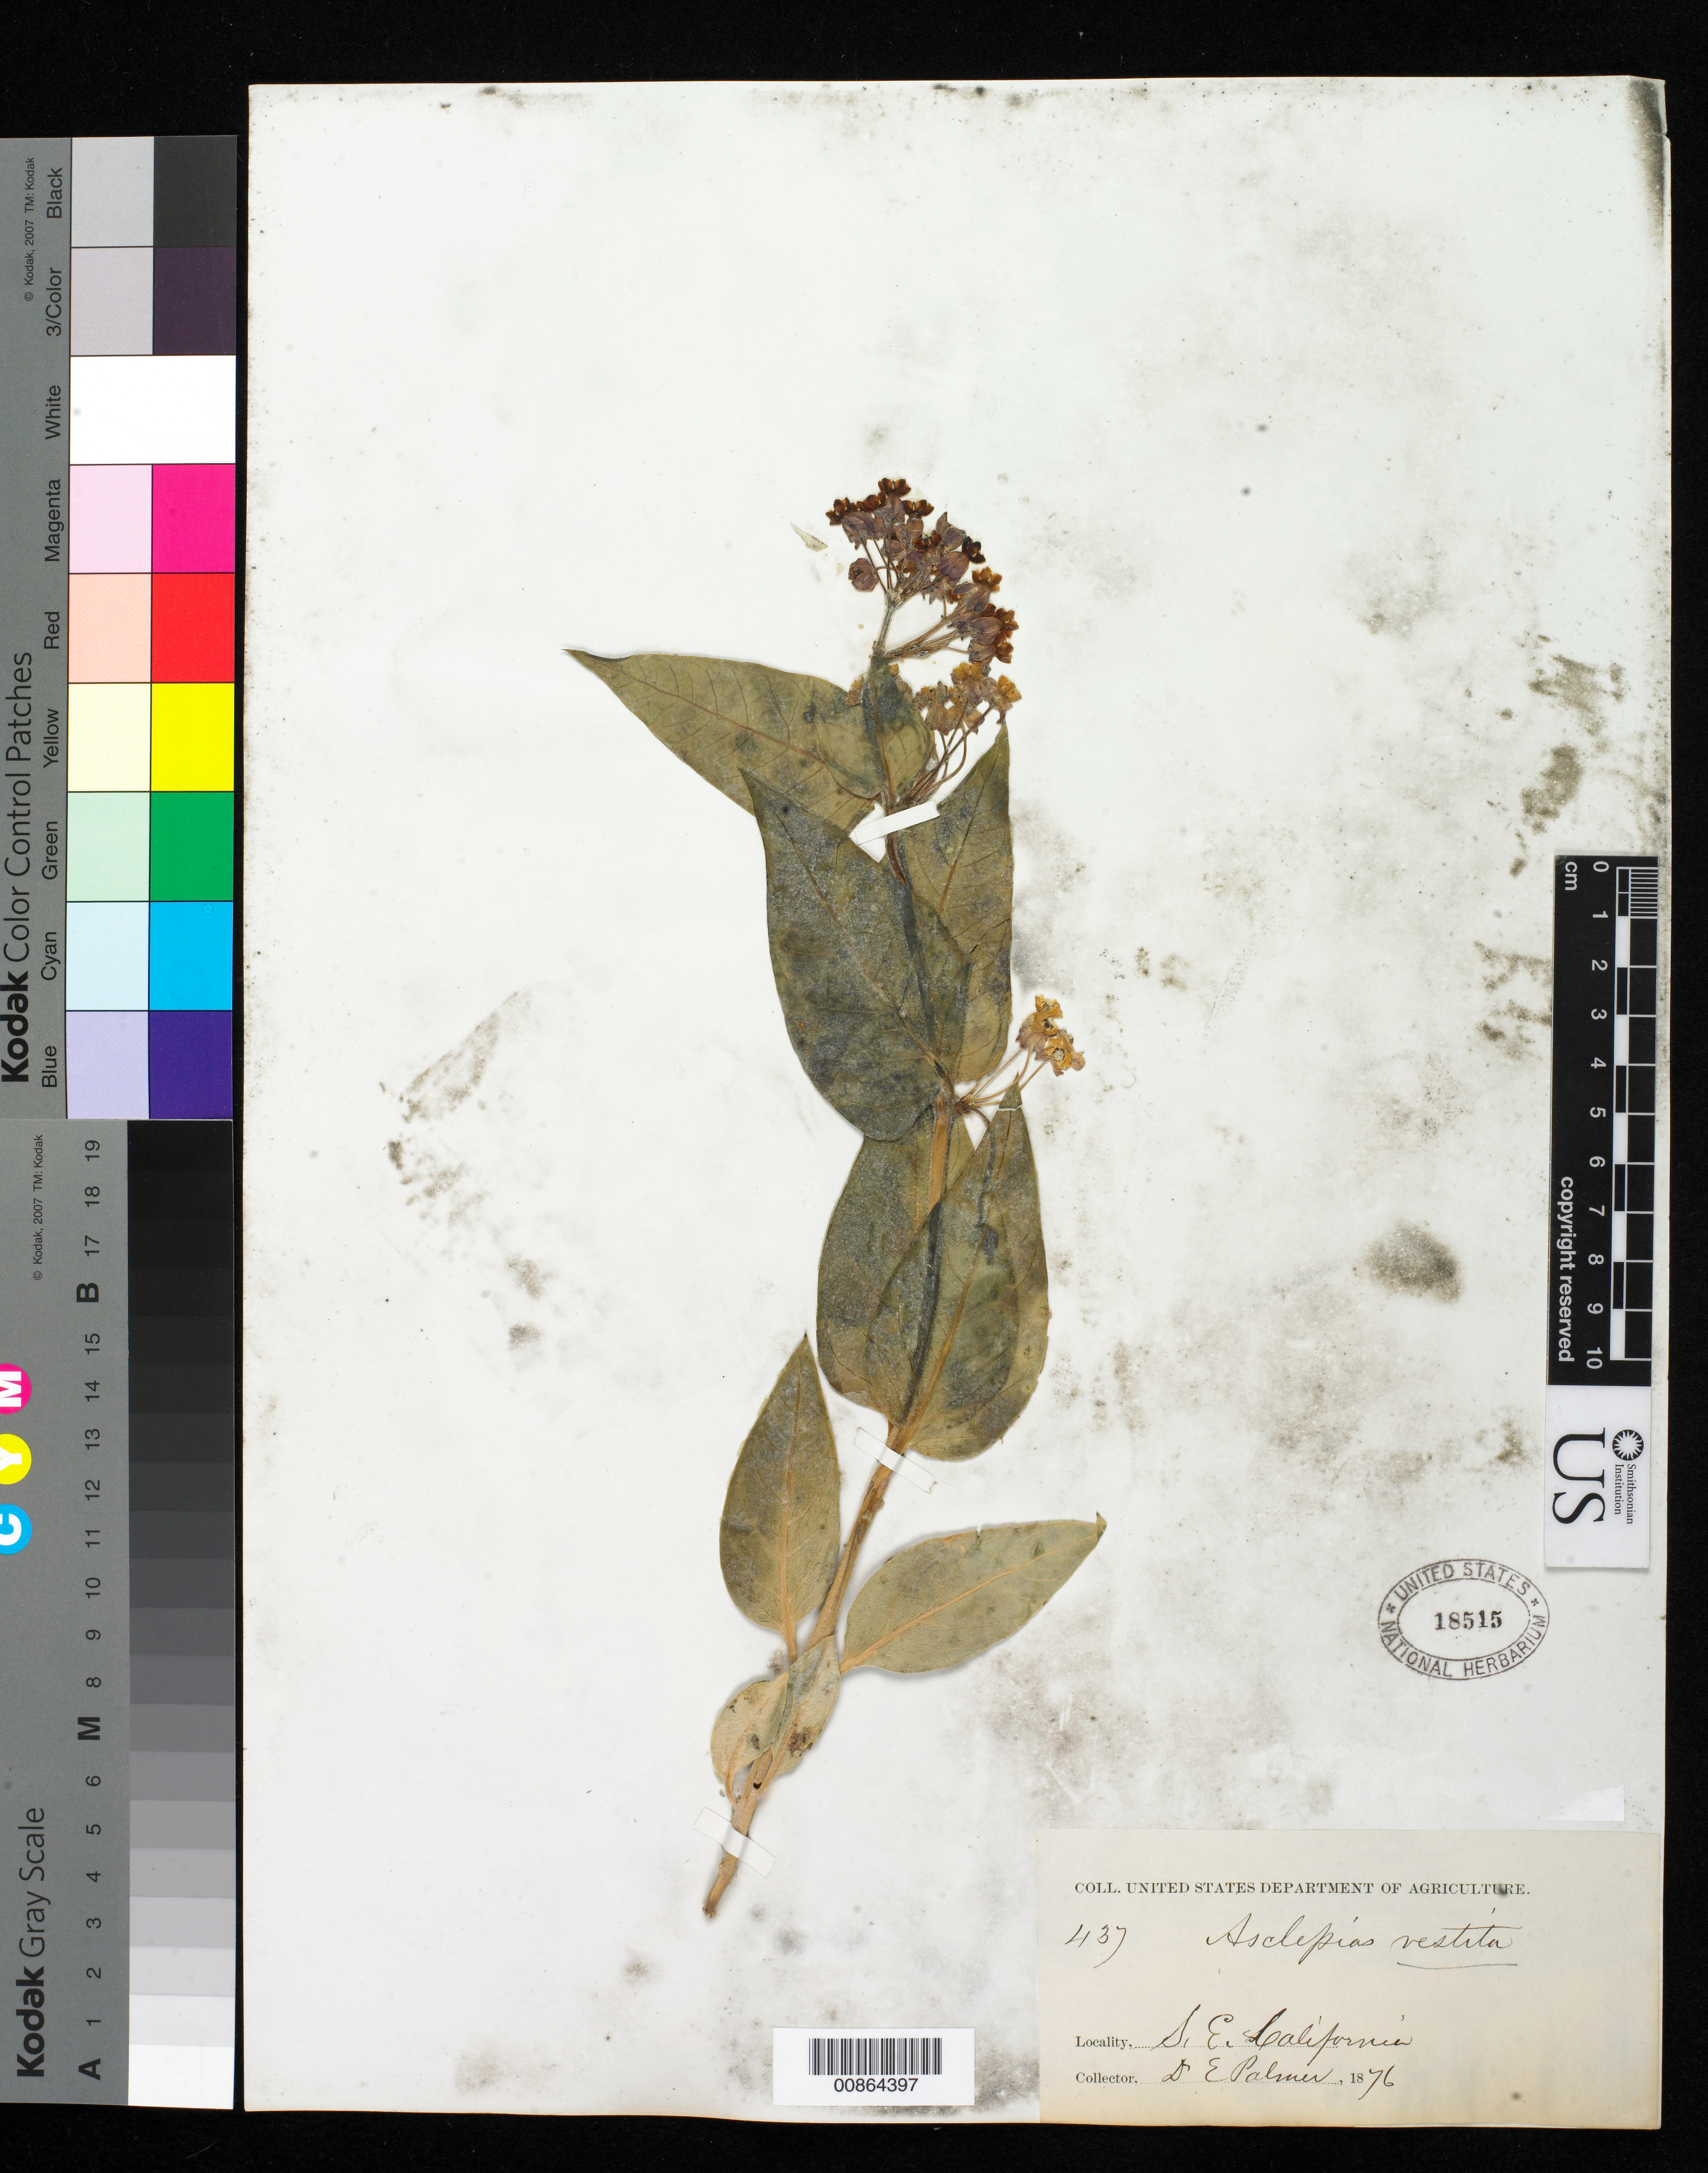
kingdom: Plantae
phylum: Tracheophyta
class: Magnoliopsida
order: Gentianales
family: Apocynaceae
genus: Asclepias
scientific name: Asclepias vestita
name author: Hook. & Arn.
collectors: E. Palmer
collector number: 437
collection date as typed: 1876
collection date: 1876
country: United States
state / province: California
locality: SE California.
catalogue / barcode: US 18515